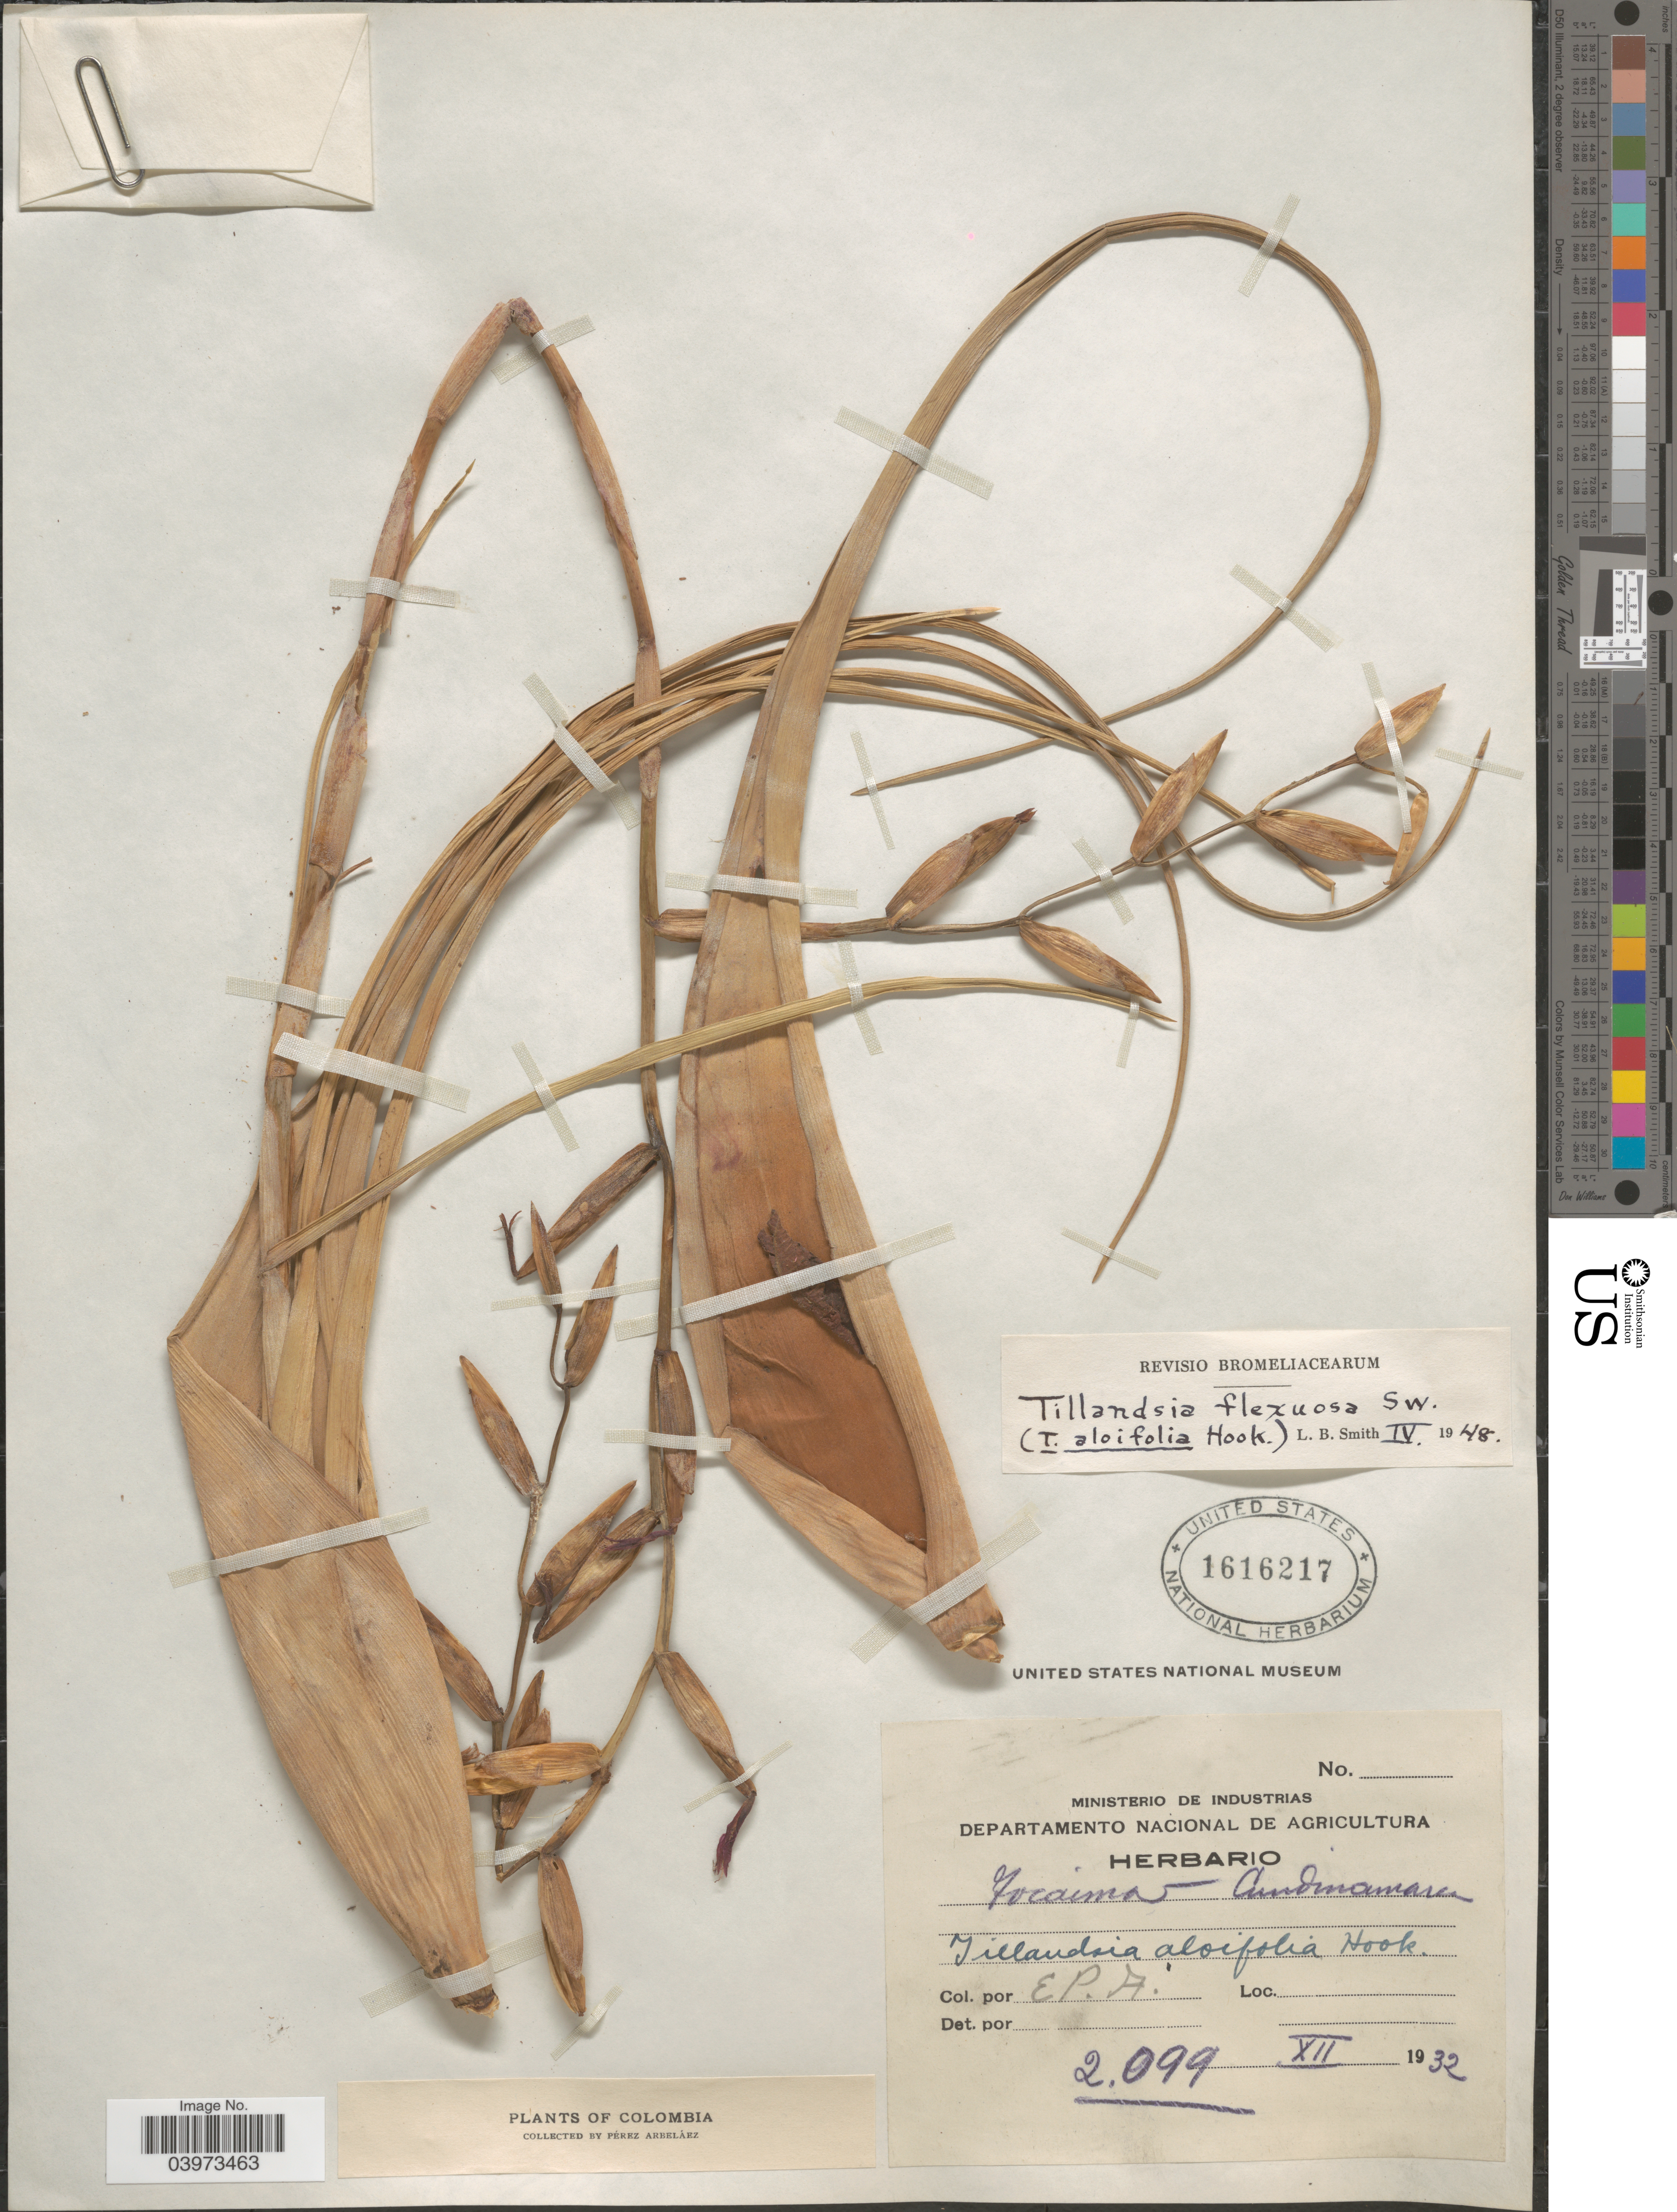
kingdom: Plantae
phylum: Tracheophyta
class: Liliopsida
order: Poales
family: Bromeliaceae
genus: Tillandsia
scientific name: Tillandsia flexuosa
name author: Sw.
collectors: E. Pérez Arbeláez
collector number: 2099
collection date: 1932-12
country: Colombia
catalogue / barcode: US 1616217